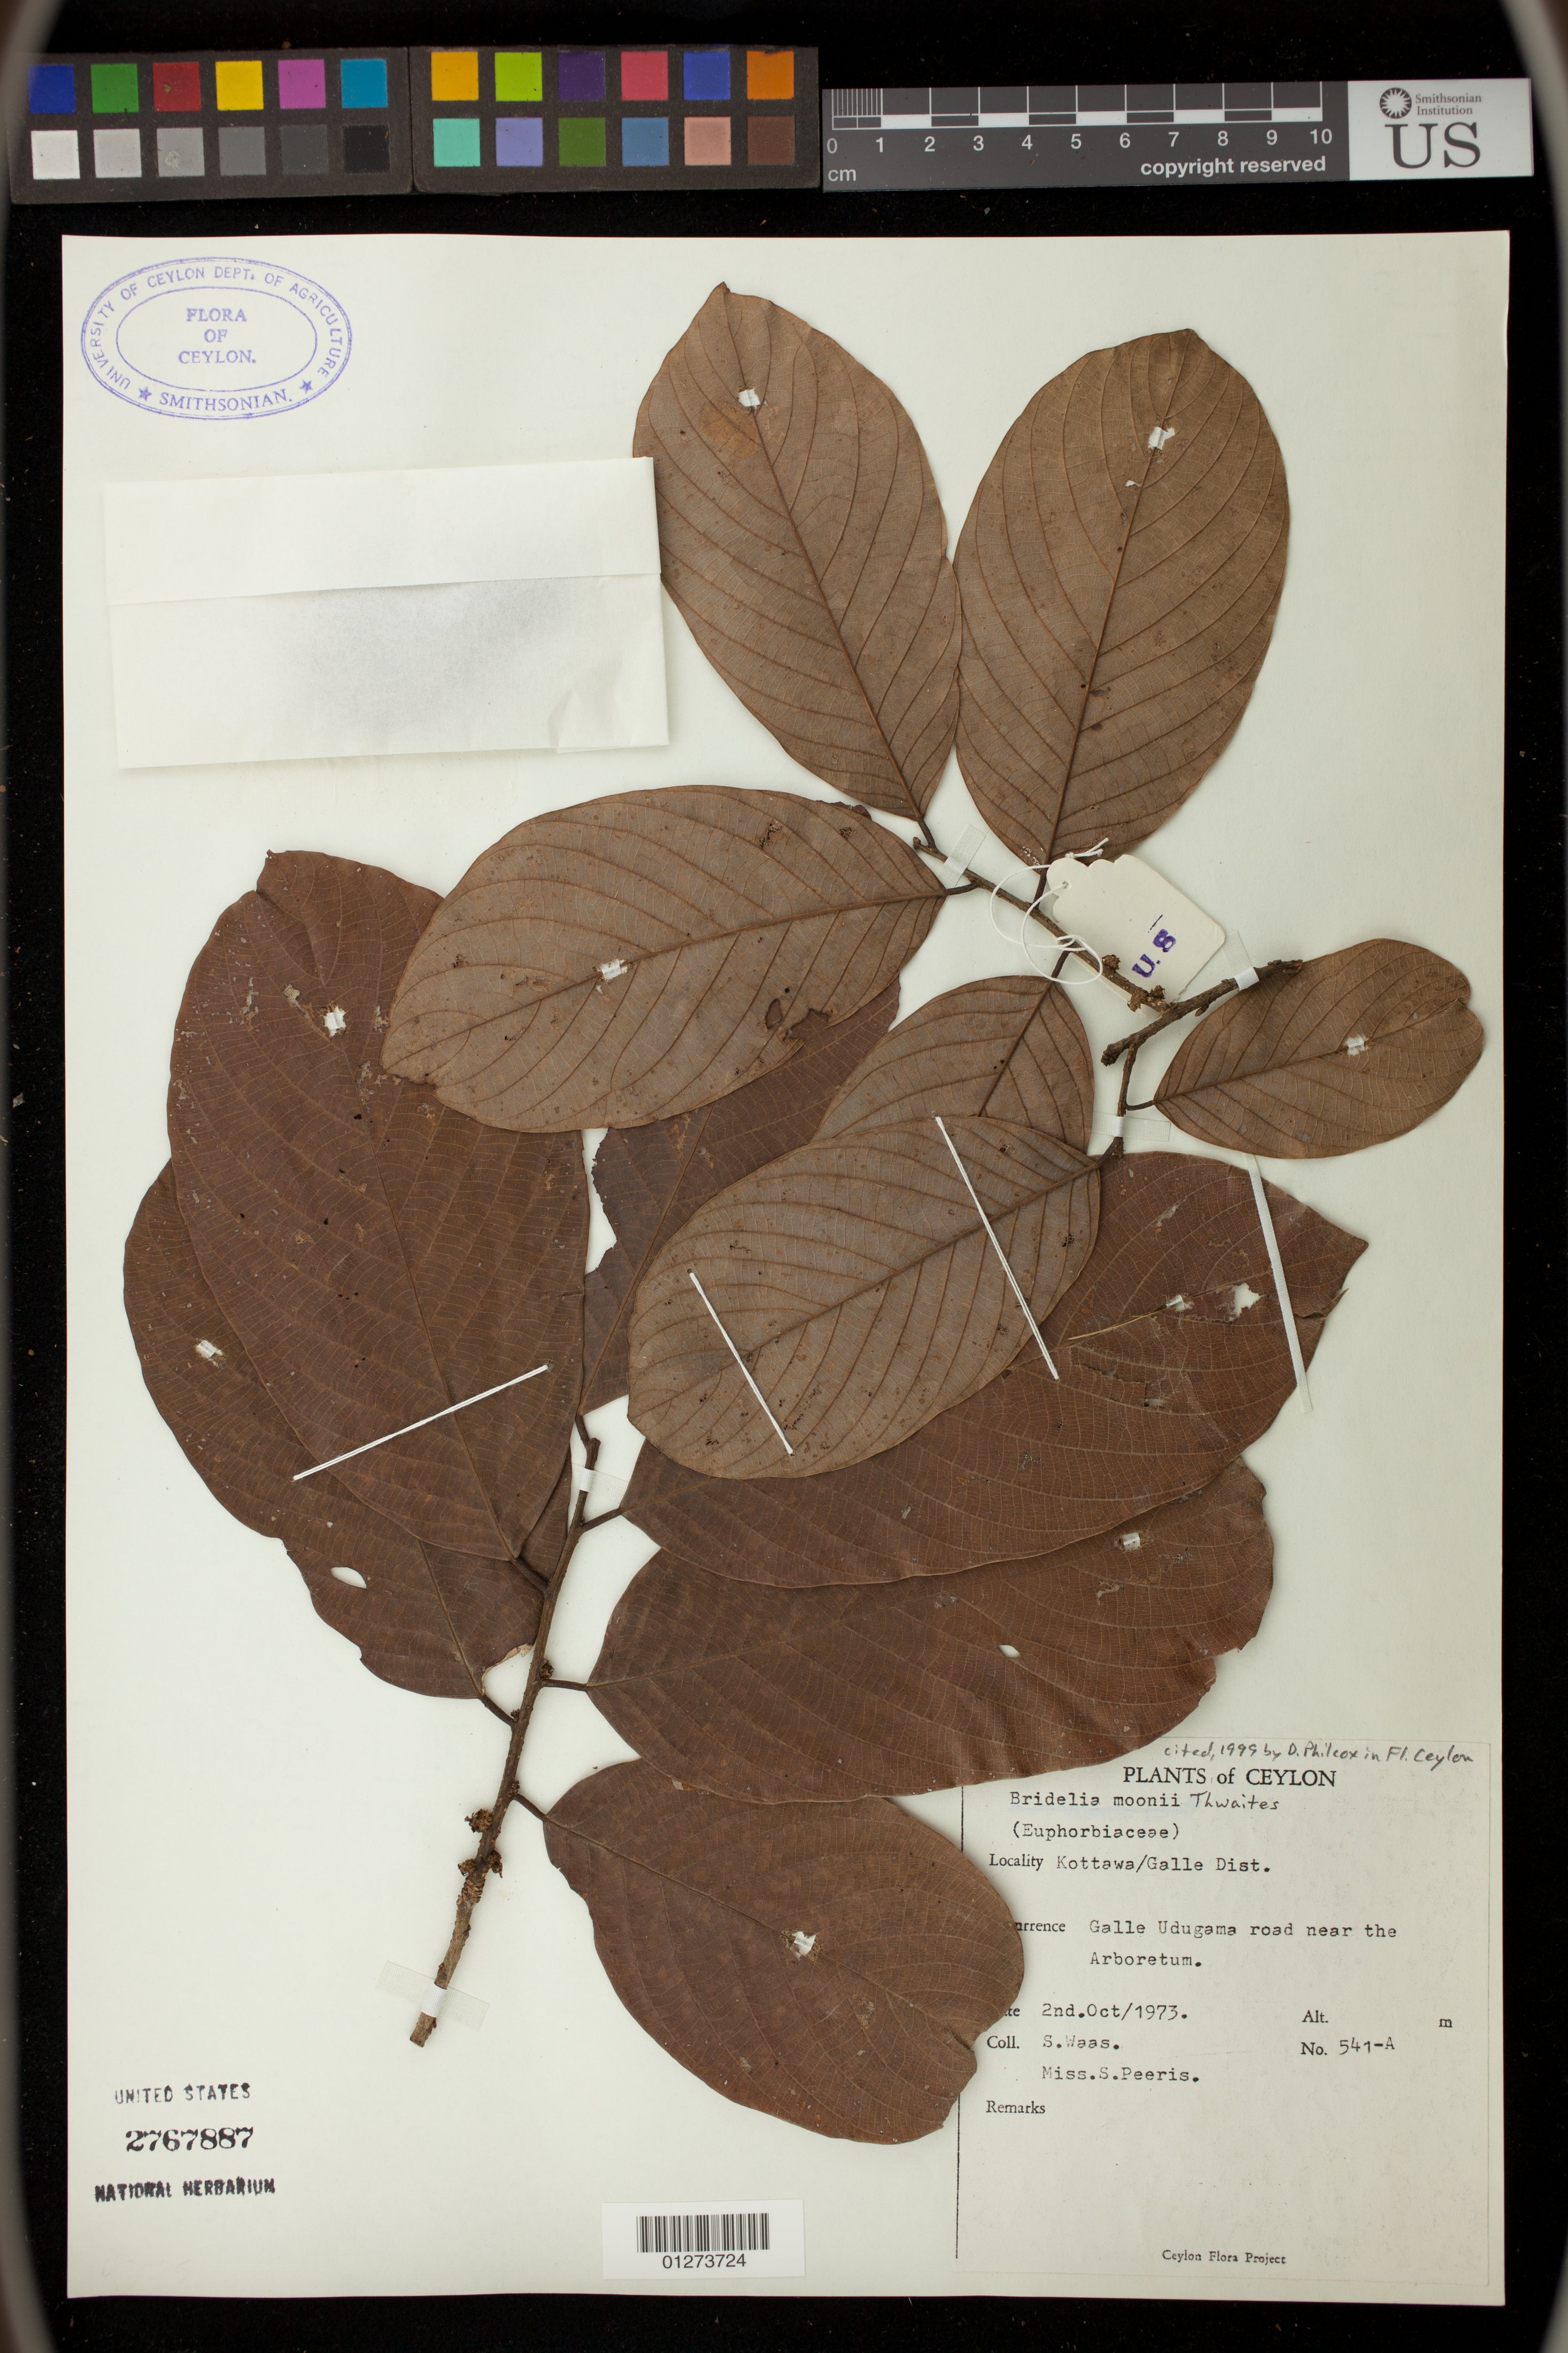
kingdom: Plantae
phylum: Tracheophyta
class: Magnoliopsida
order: Malpighiales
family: Phyllanthaceae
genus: Bridelia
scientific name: Bridelia moonii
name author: Thwaites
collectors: S. Waas & S. Peeris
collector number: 541-A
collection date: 1973-10-02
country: Sri Lanka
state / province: Southern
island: Ceylon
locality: Ceylon. Kottawa/Galle Dist. Galle Udugama road near the Arboretum.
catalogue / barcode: US 2767887